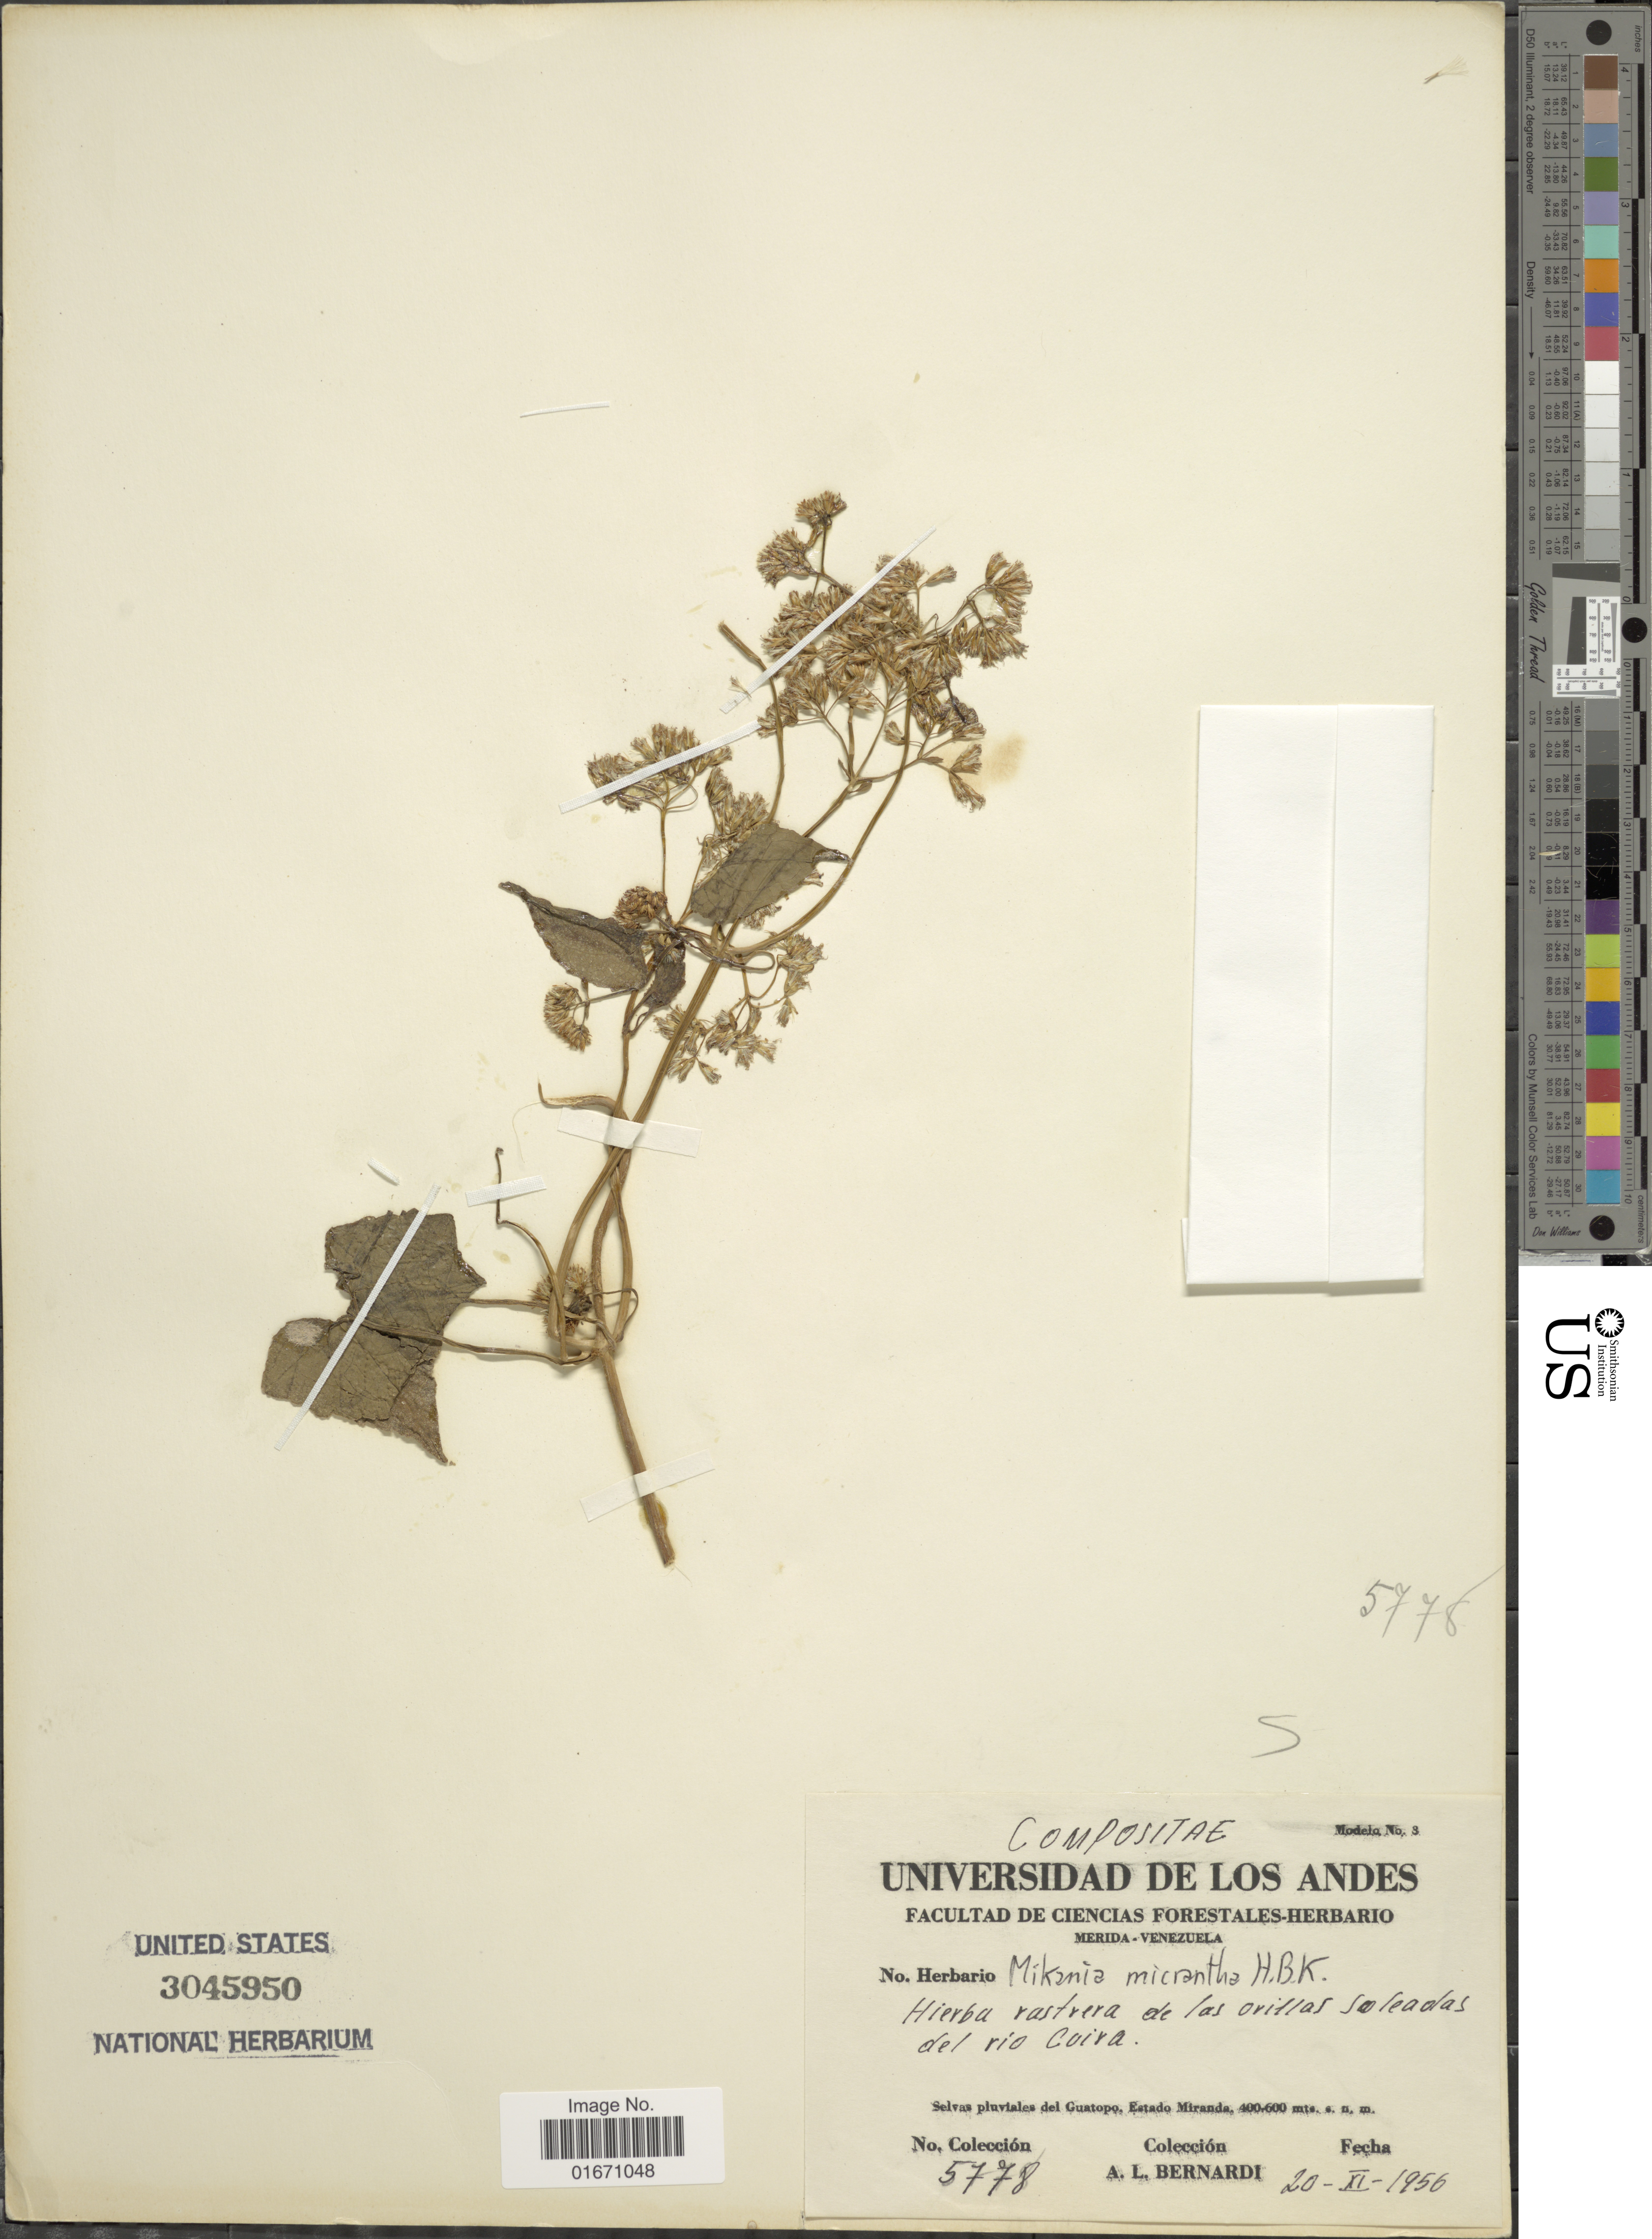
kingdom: Plantae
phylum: Tracheophyta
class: Magnoliopsida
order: Asterales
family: Asteraceae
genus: Mikania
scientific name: Mikania micrantha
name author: Kunth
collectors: A. L. Bernardi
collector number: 5778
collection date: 1956-11-20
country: Venezuela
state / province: Miranda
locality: Hierba rastrera de las orillas Soleadas del Rio Cuira, selvas pluviales del Guatopo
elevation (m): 400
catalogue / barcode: US 3045950